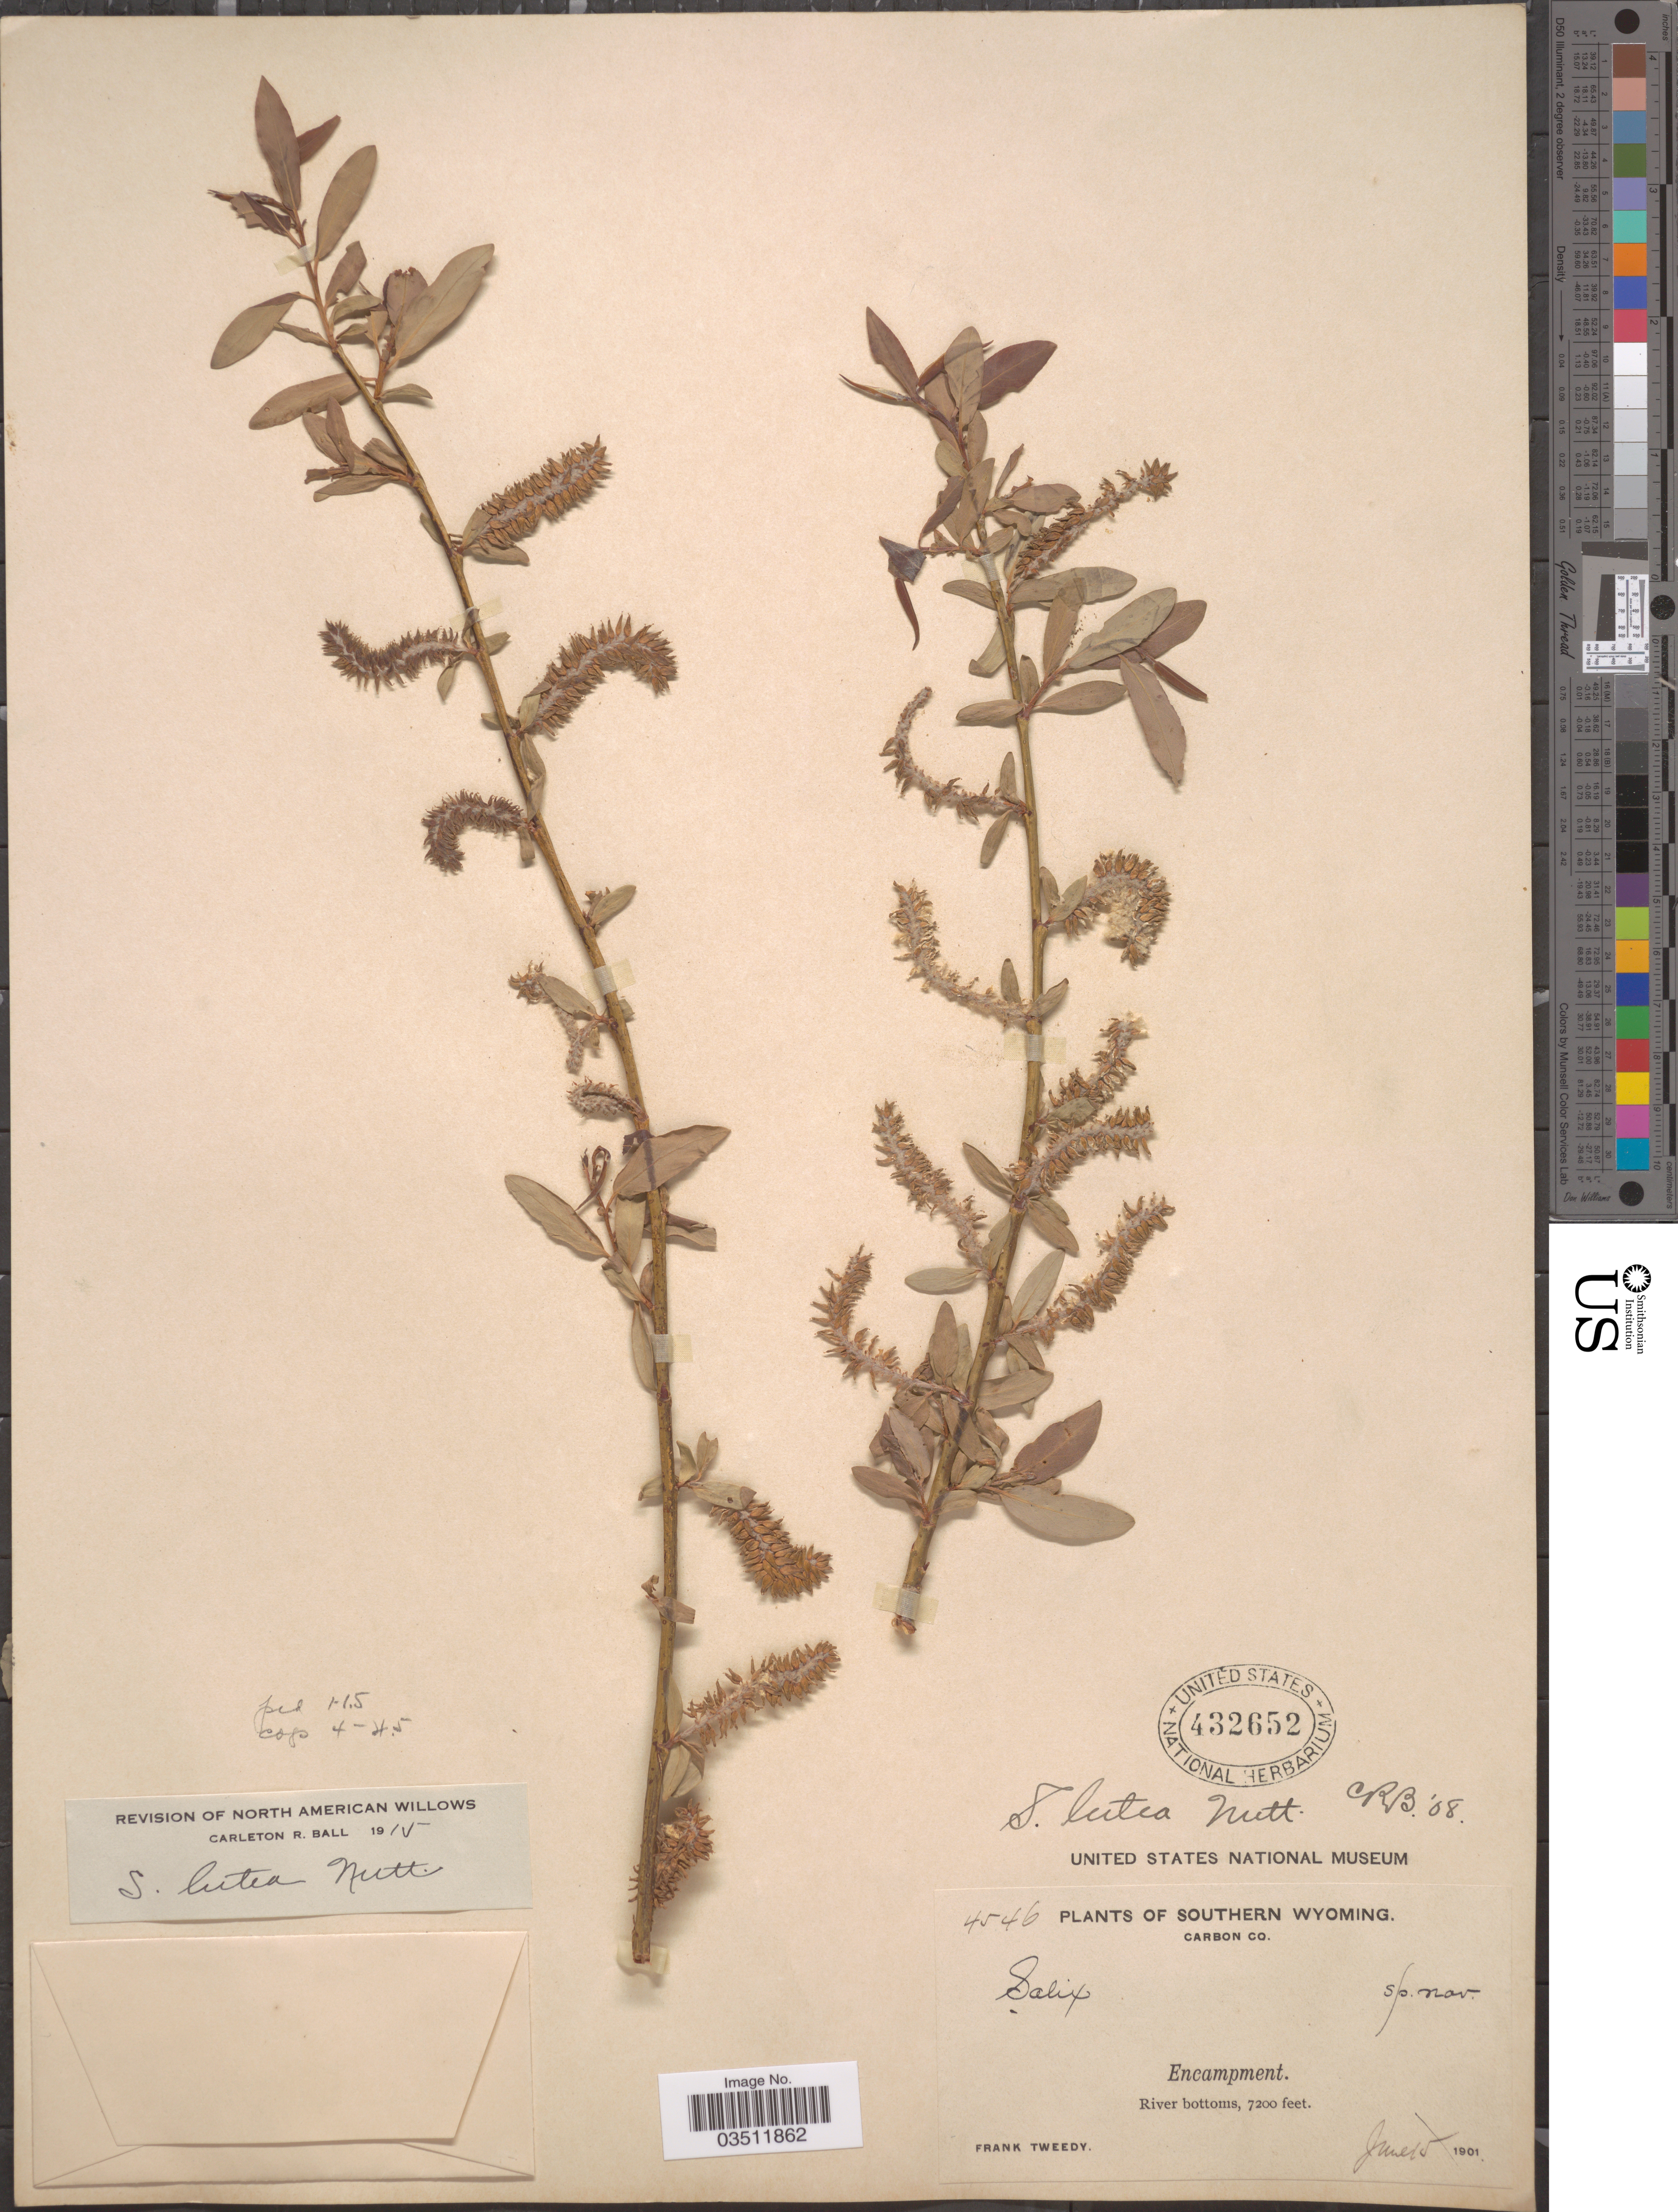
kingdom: Plantae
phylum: Tracheophyta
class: Magnoliopsida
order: Malpighiales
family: Salicaceae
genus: Salix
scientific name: Salix lutea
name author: Nutt.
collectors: F. Tweedy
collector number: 4546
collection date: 1901-06-15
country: United States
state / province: Wyoming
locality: Southern Wyoming. Encampment. River bottoms.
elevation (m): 2195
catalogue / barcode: US 432652